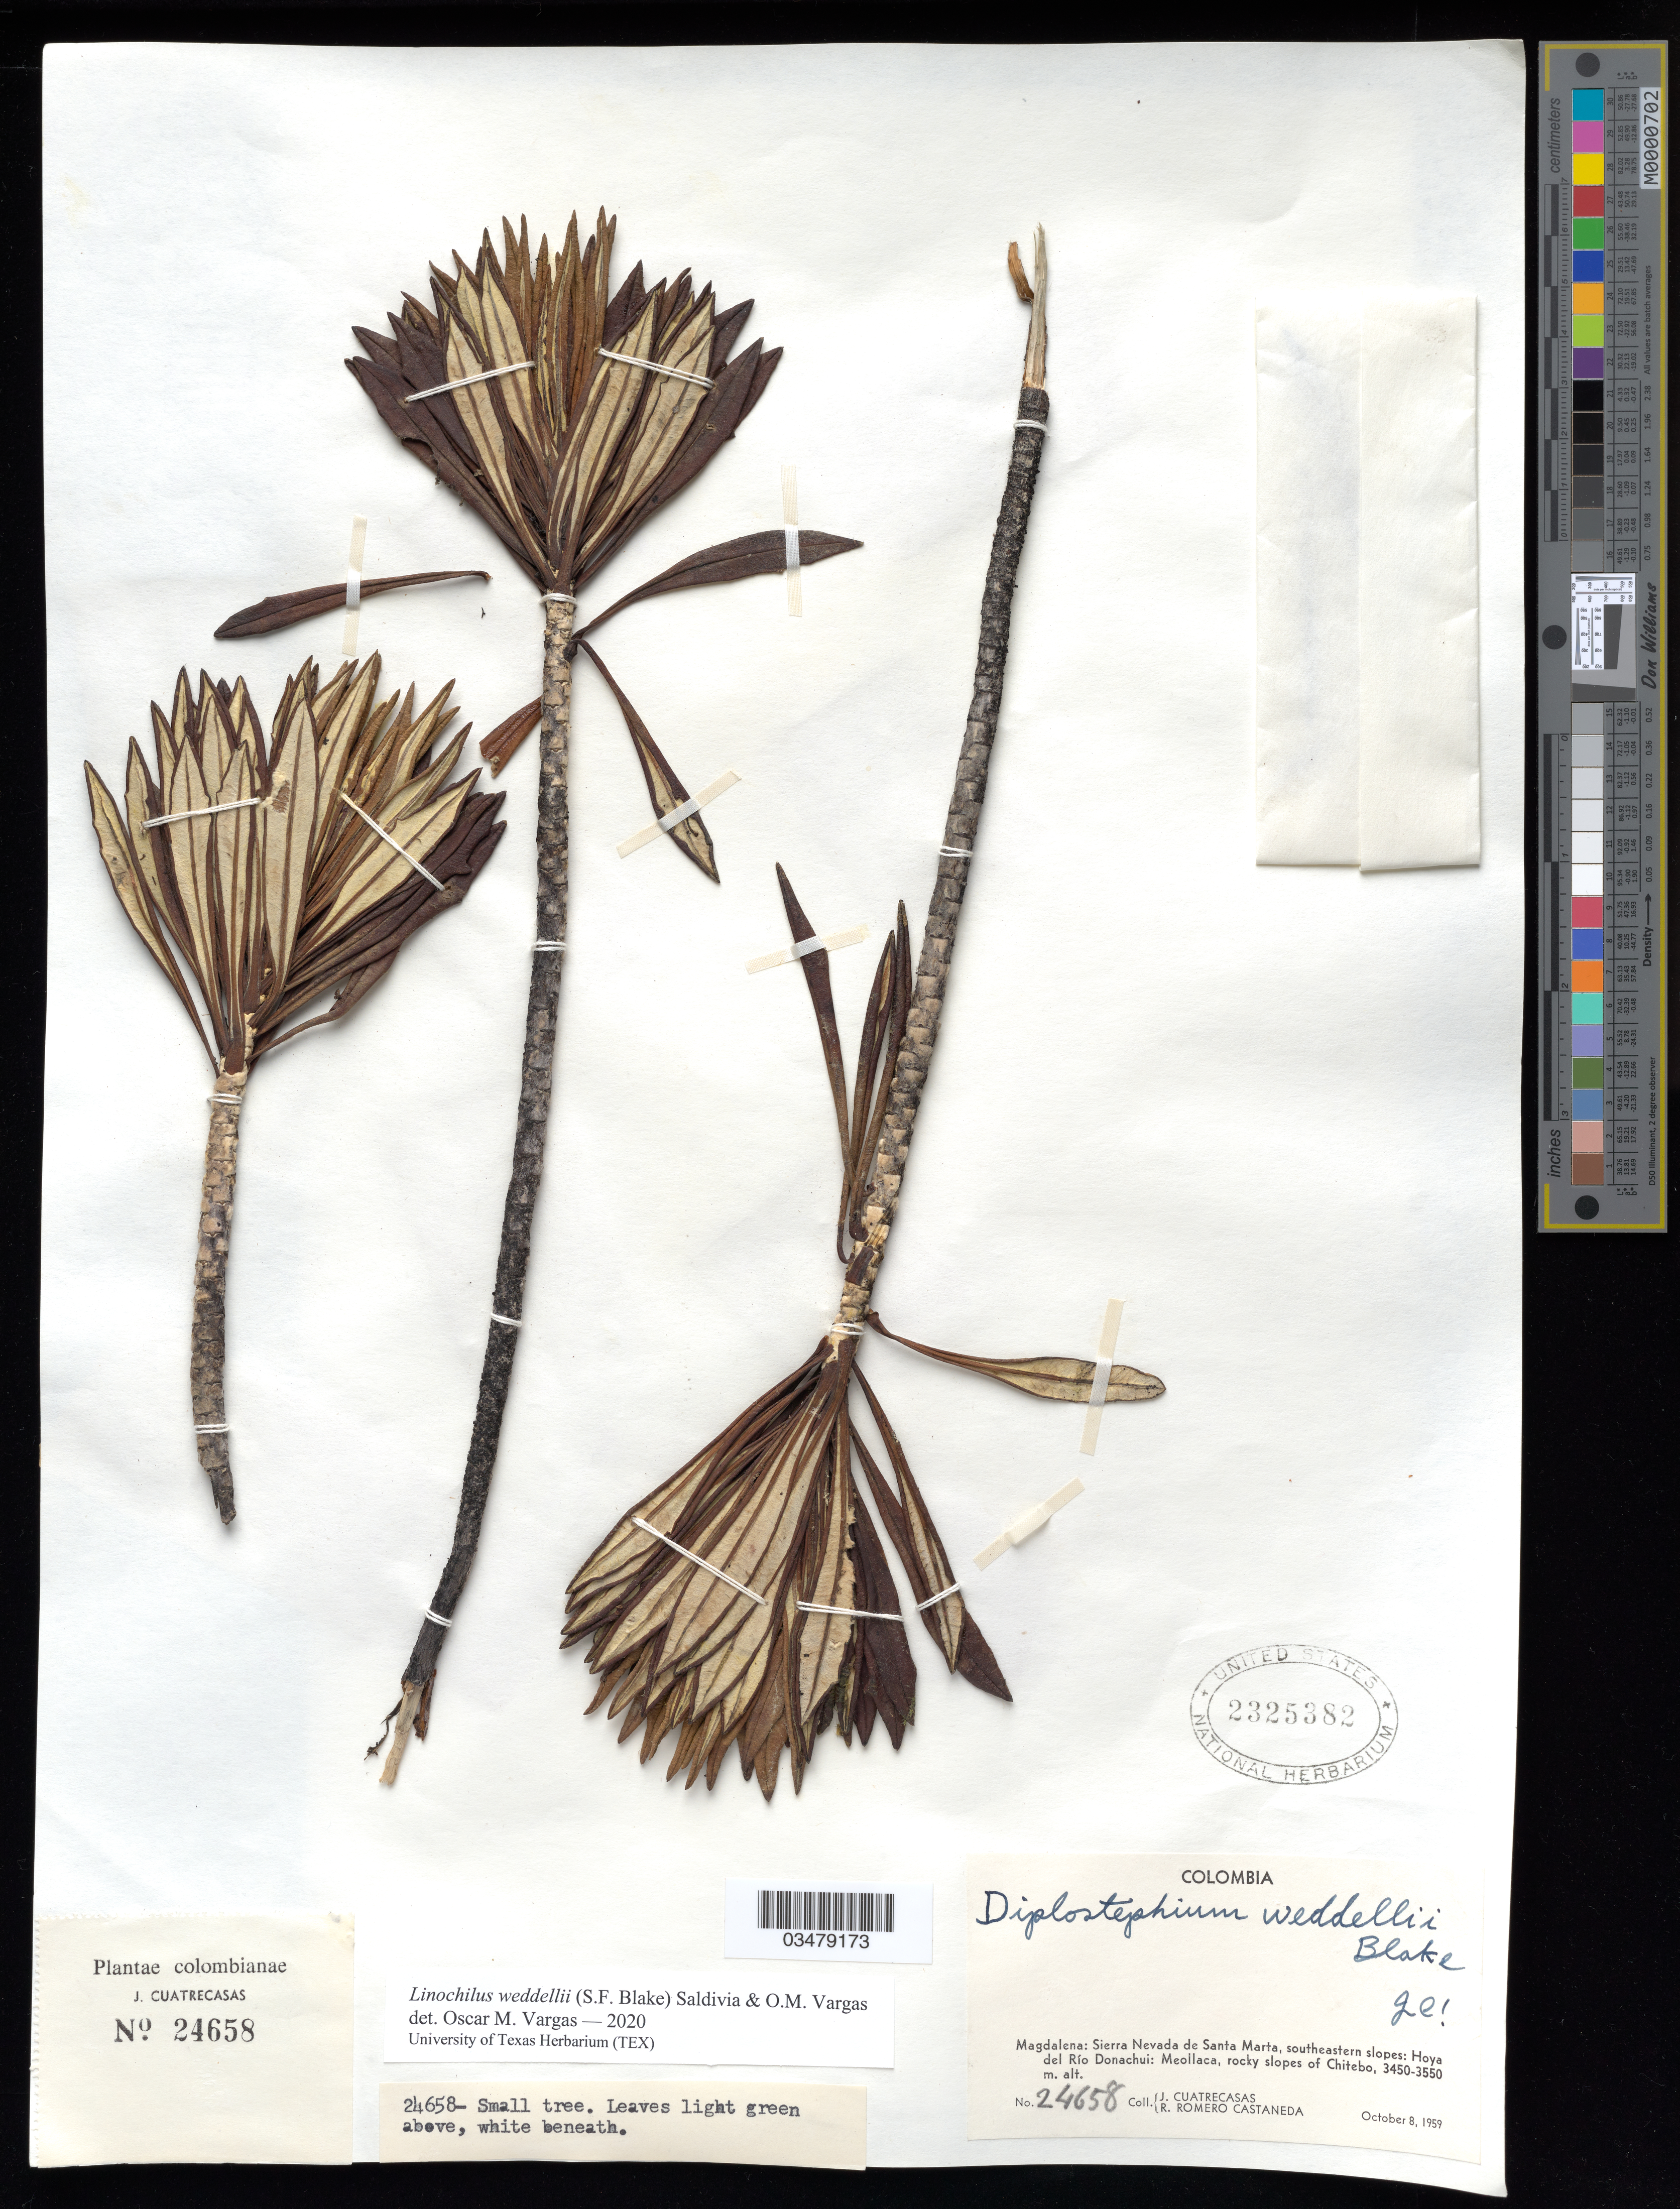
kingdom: Plantae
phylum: Tracheophyta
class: Magnoliopsida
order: Asterales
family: Asteraceae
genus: Linochilus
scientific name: Linochilus weddellii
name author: (S.F. Blake) Saldivia & O.M. Vargas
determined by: Vargas, Oscar M.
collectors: J. Cuatrecasas & R. Romero Castañeda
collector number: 24658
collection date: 1959-10-08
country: Colombia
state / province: Magdalena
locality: Sierra Nevada de Santa Marta, southeastern slopes: Hoya del Río Donachui: Meollaca, rocky slopes of Chitebo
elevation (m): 3450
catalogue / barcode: US 2325382